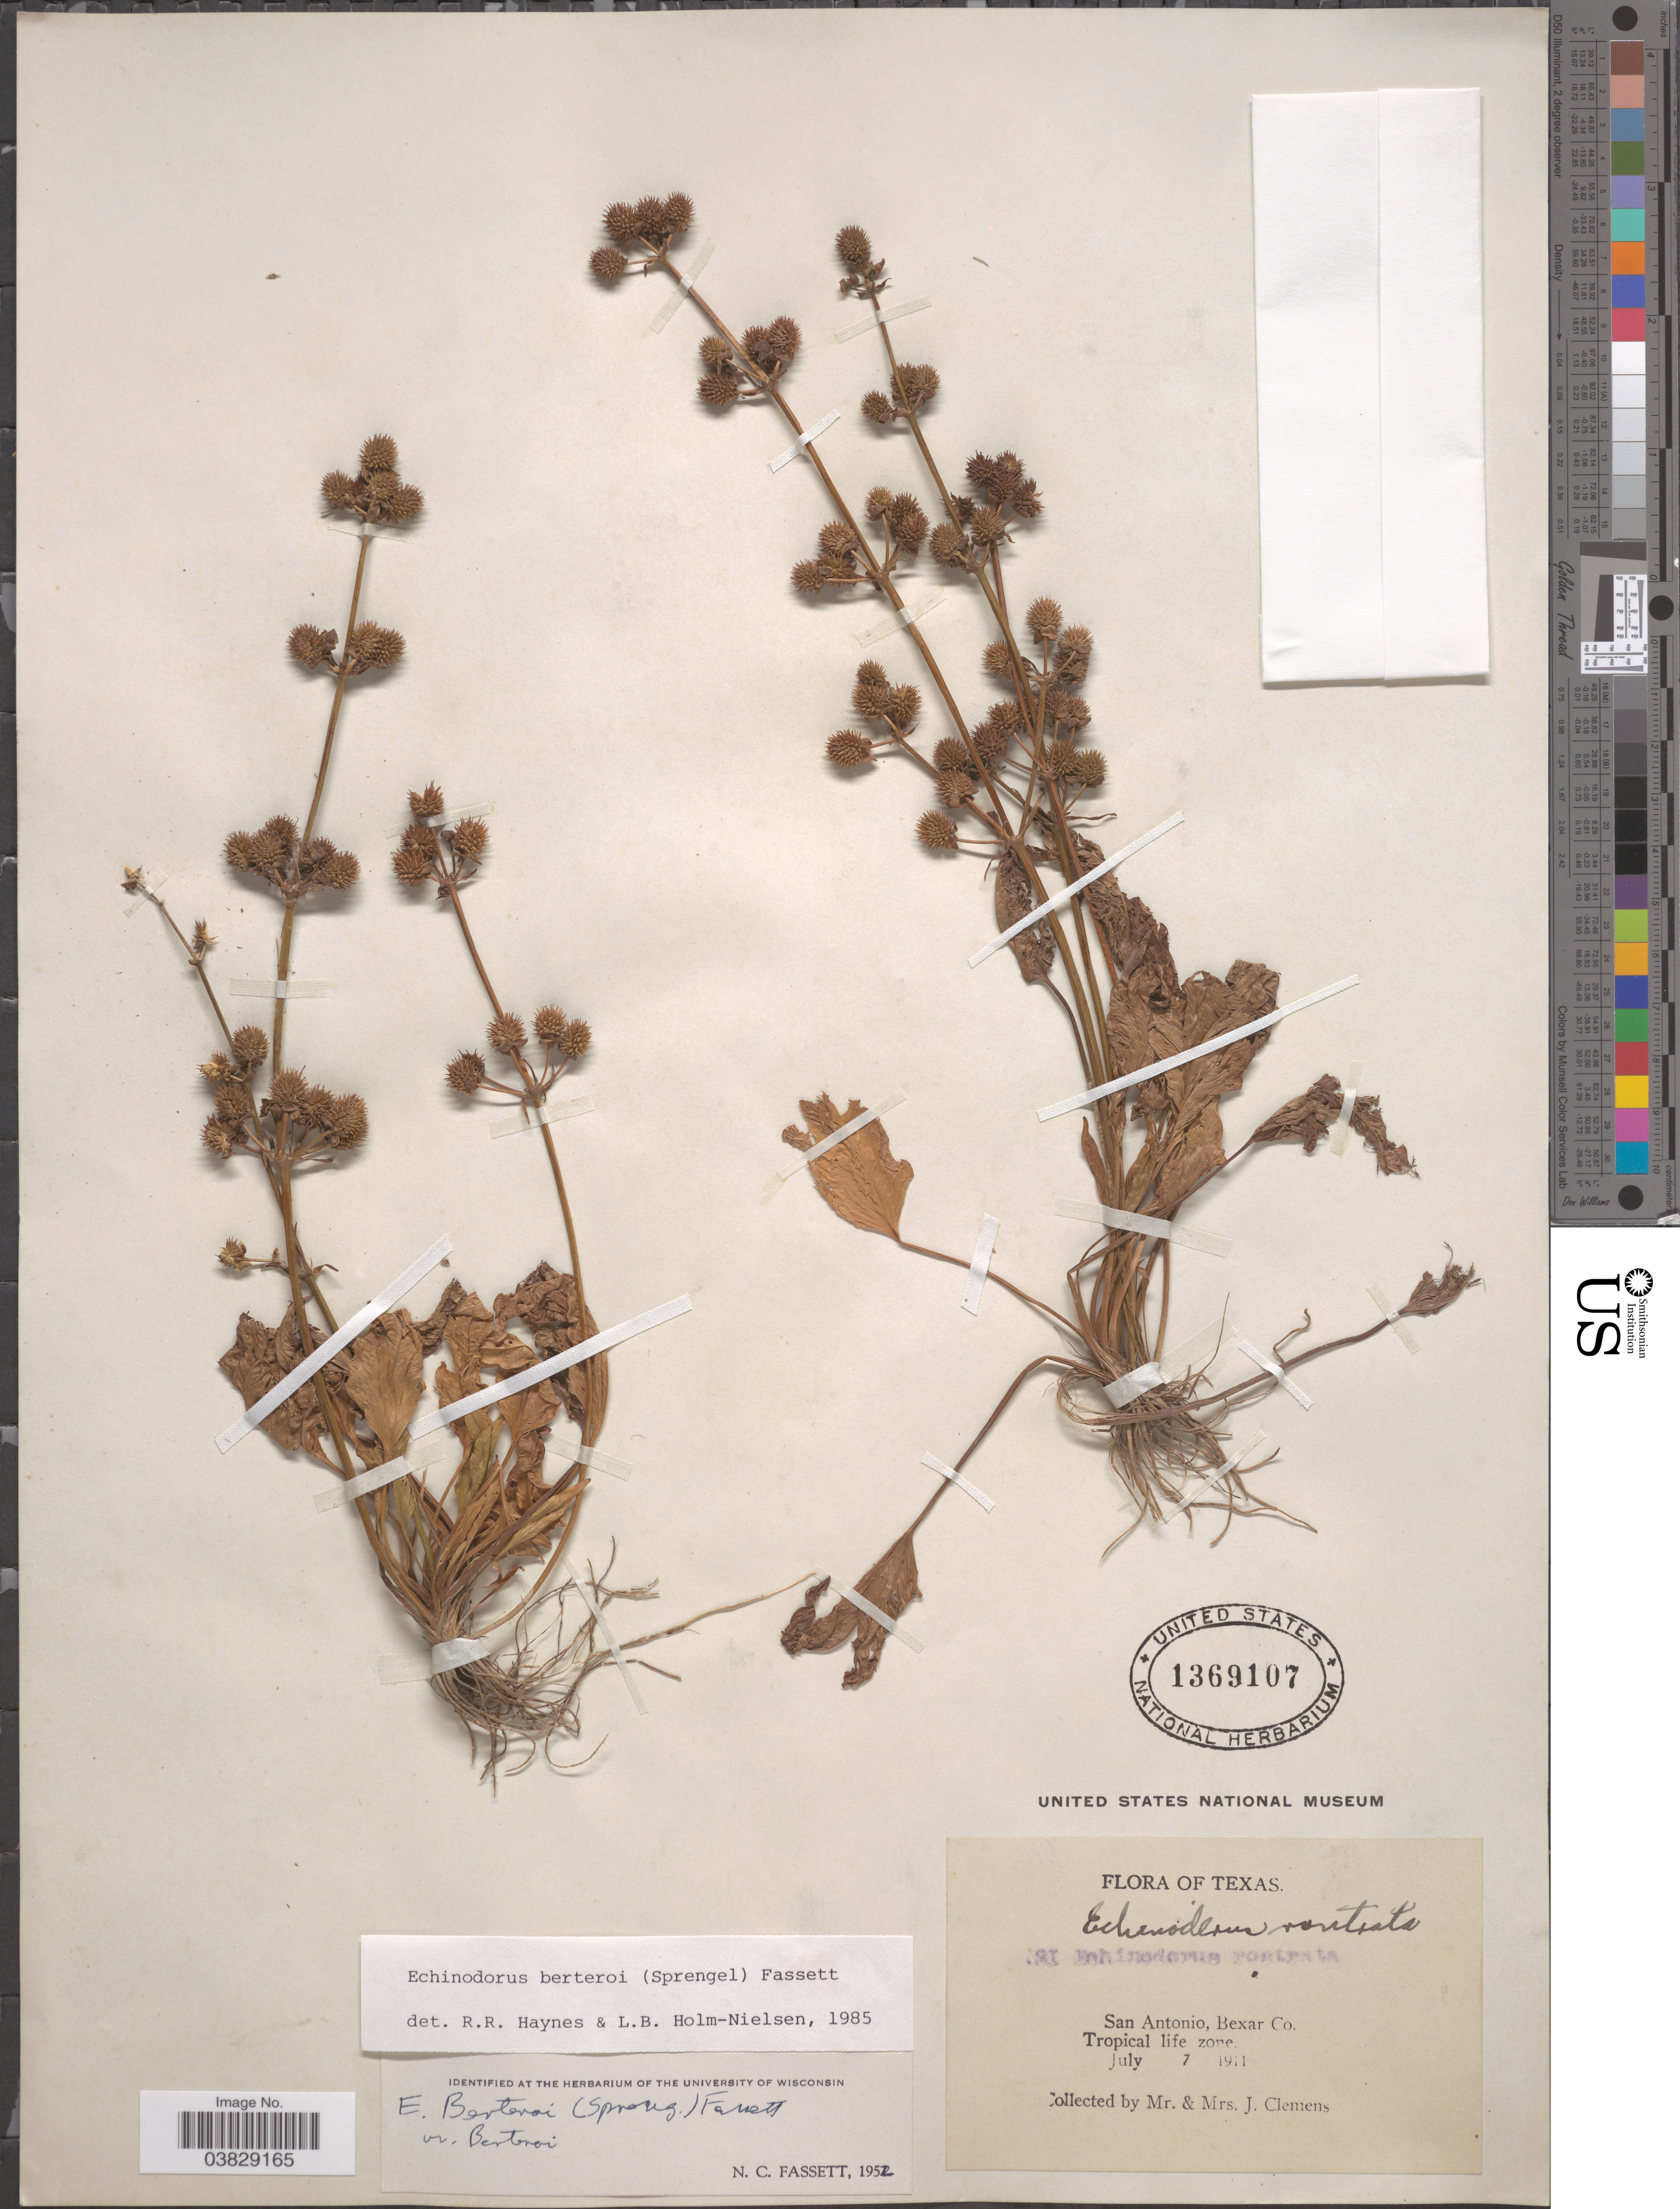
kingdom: Plantae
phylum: Tracheophyta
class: Liliopsida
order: Alismatales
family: Alismataceae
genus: Echinodorus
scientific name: Echinodorus berteroi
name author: (Spreng.) Fassett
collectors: J. Clemens & J. Clemens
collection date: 1911-07-07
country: United States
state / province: Texas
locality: San Antonio, Bexar Co. Tropical life zone.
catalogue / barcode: US 1369107